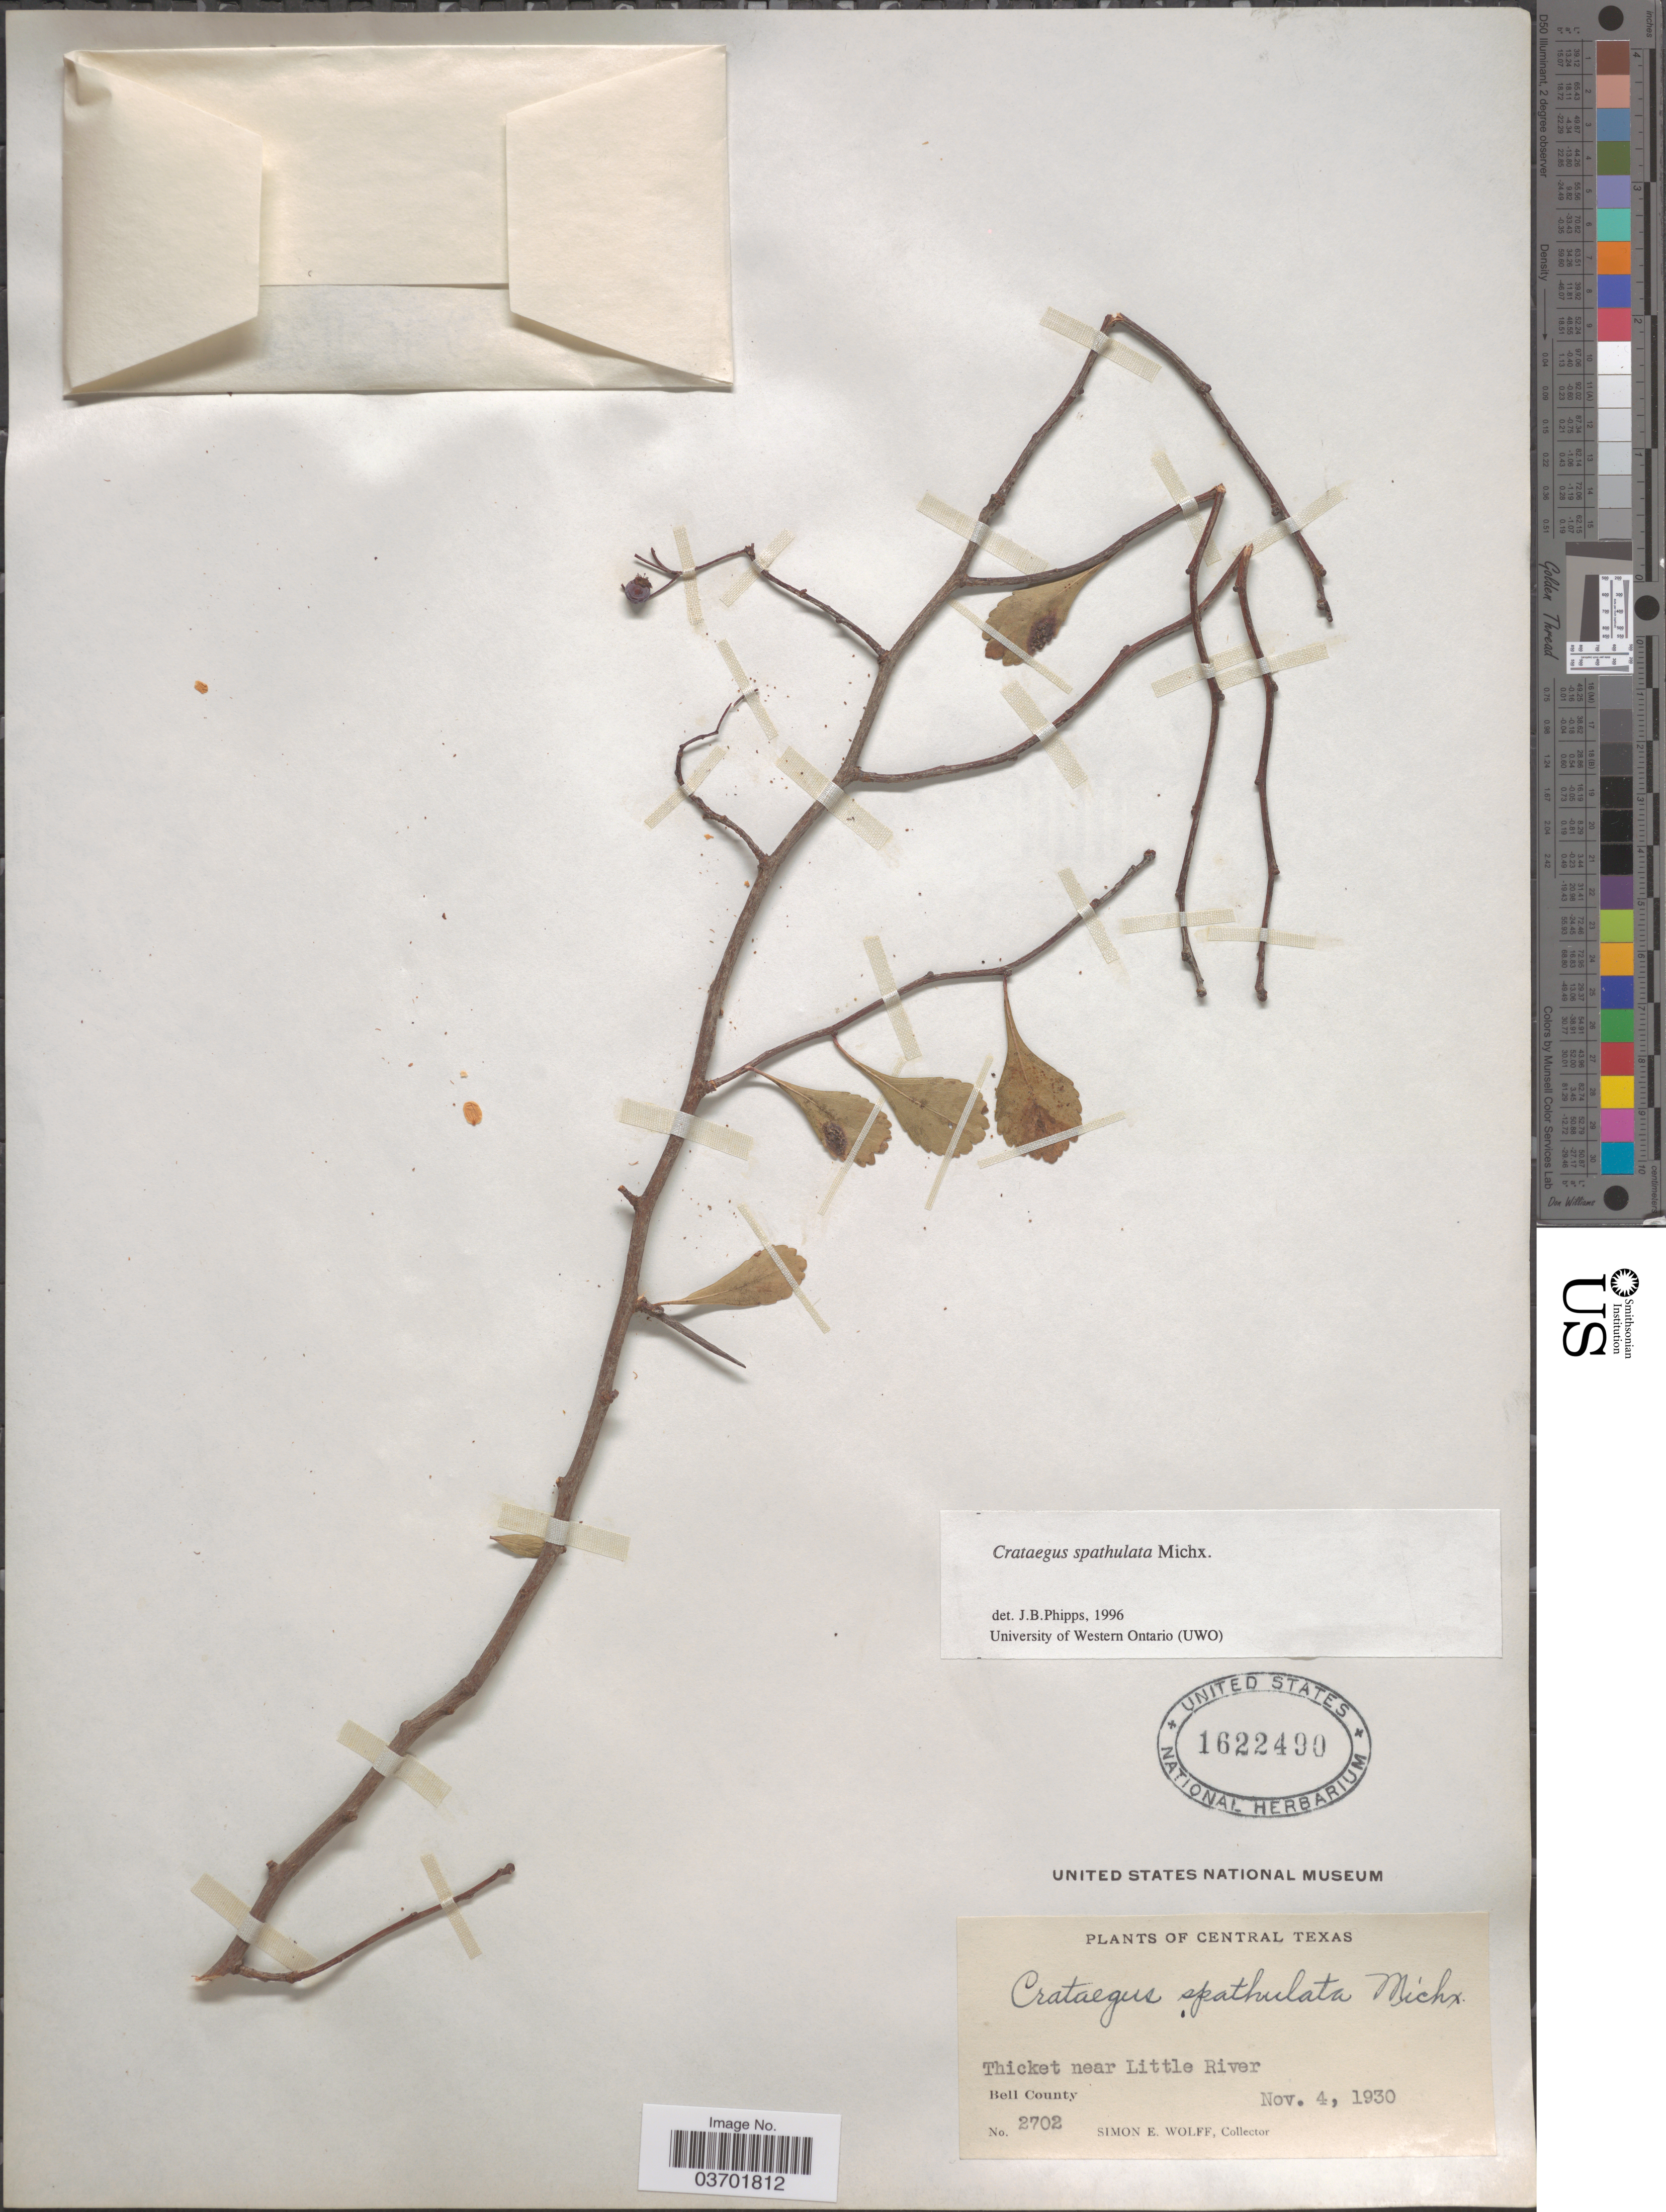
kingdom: Plantae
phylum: Tracheophyta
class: Magnoliopsida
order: Rosales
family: Rosaceae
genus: Crataegus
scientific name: Crataegus spathulata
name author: Michx.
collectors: S. E. Wolff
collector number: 2702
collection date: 1930-11-04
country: United States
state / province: Texas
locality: Central Texas. Near Little River. Bell County.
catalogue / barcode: US 1622490